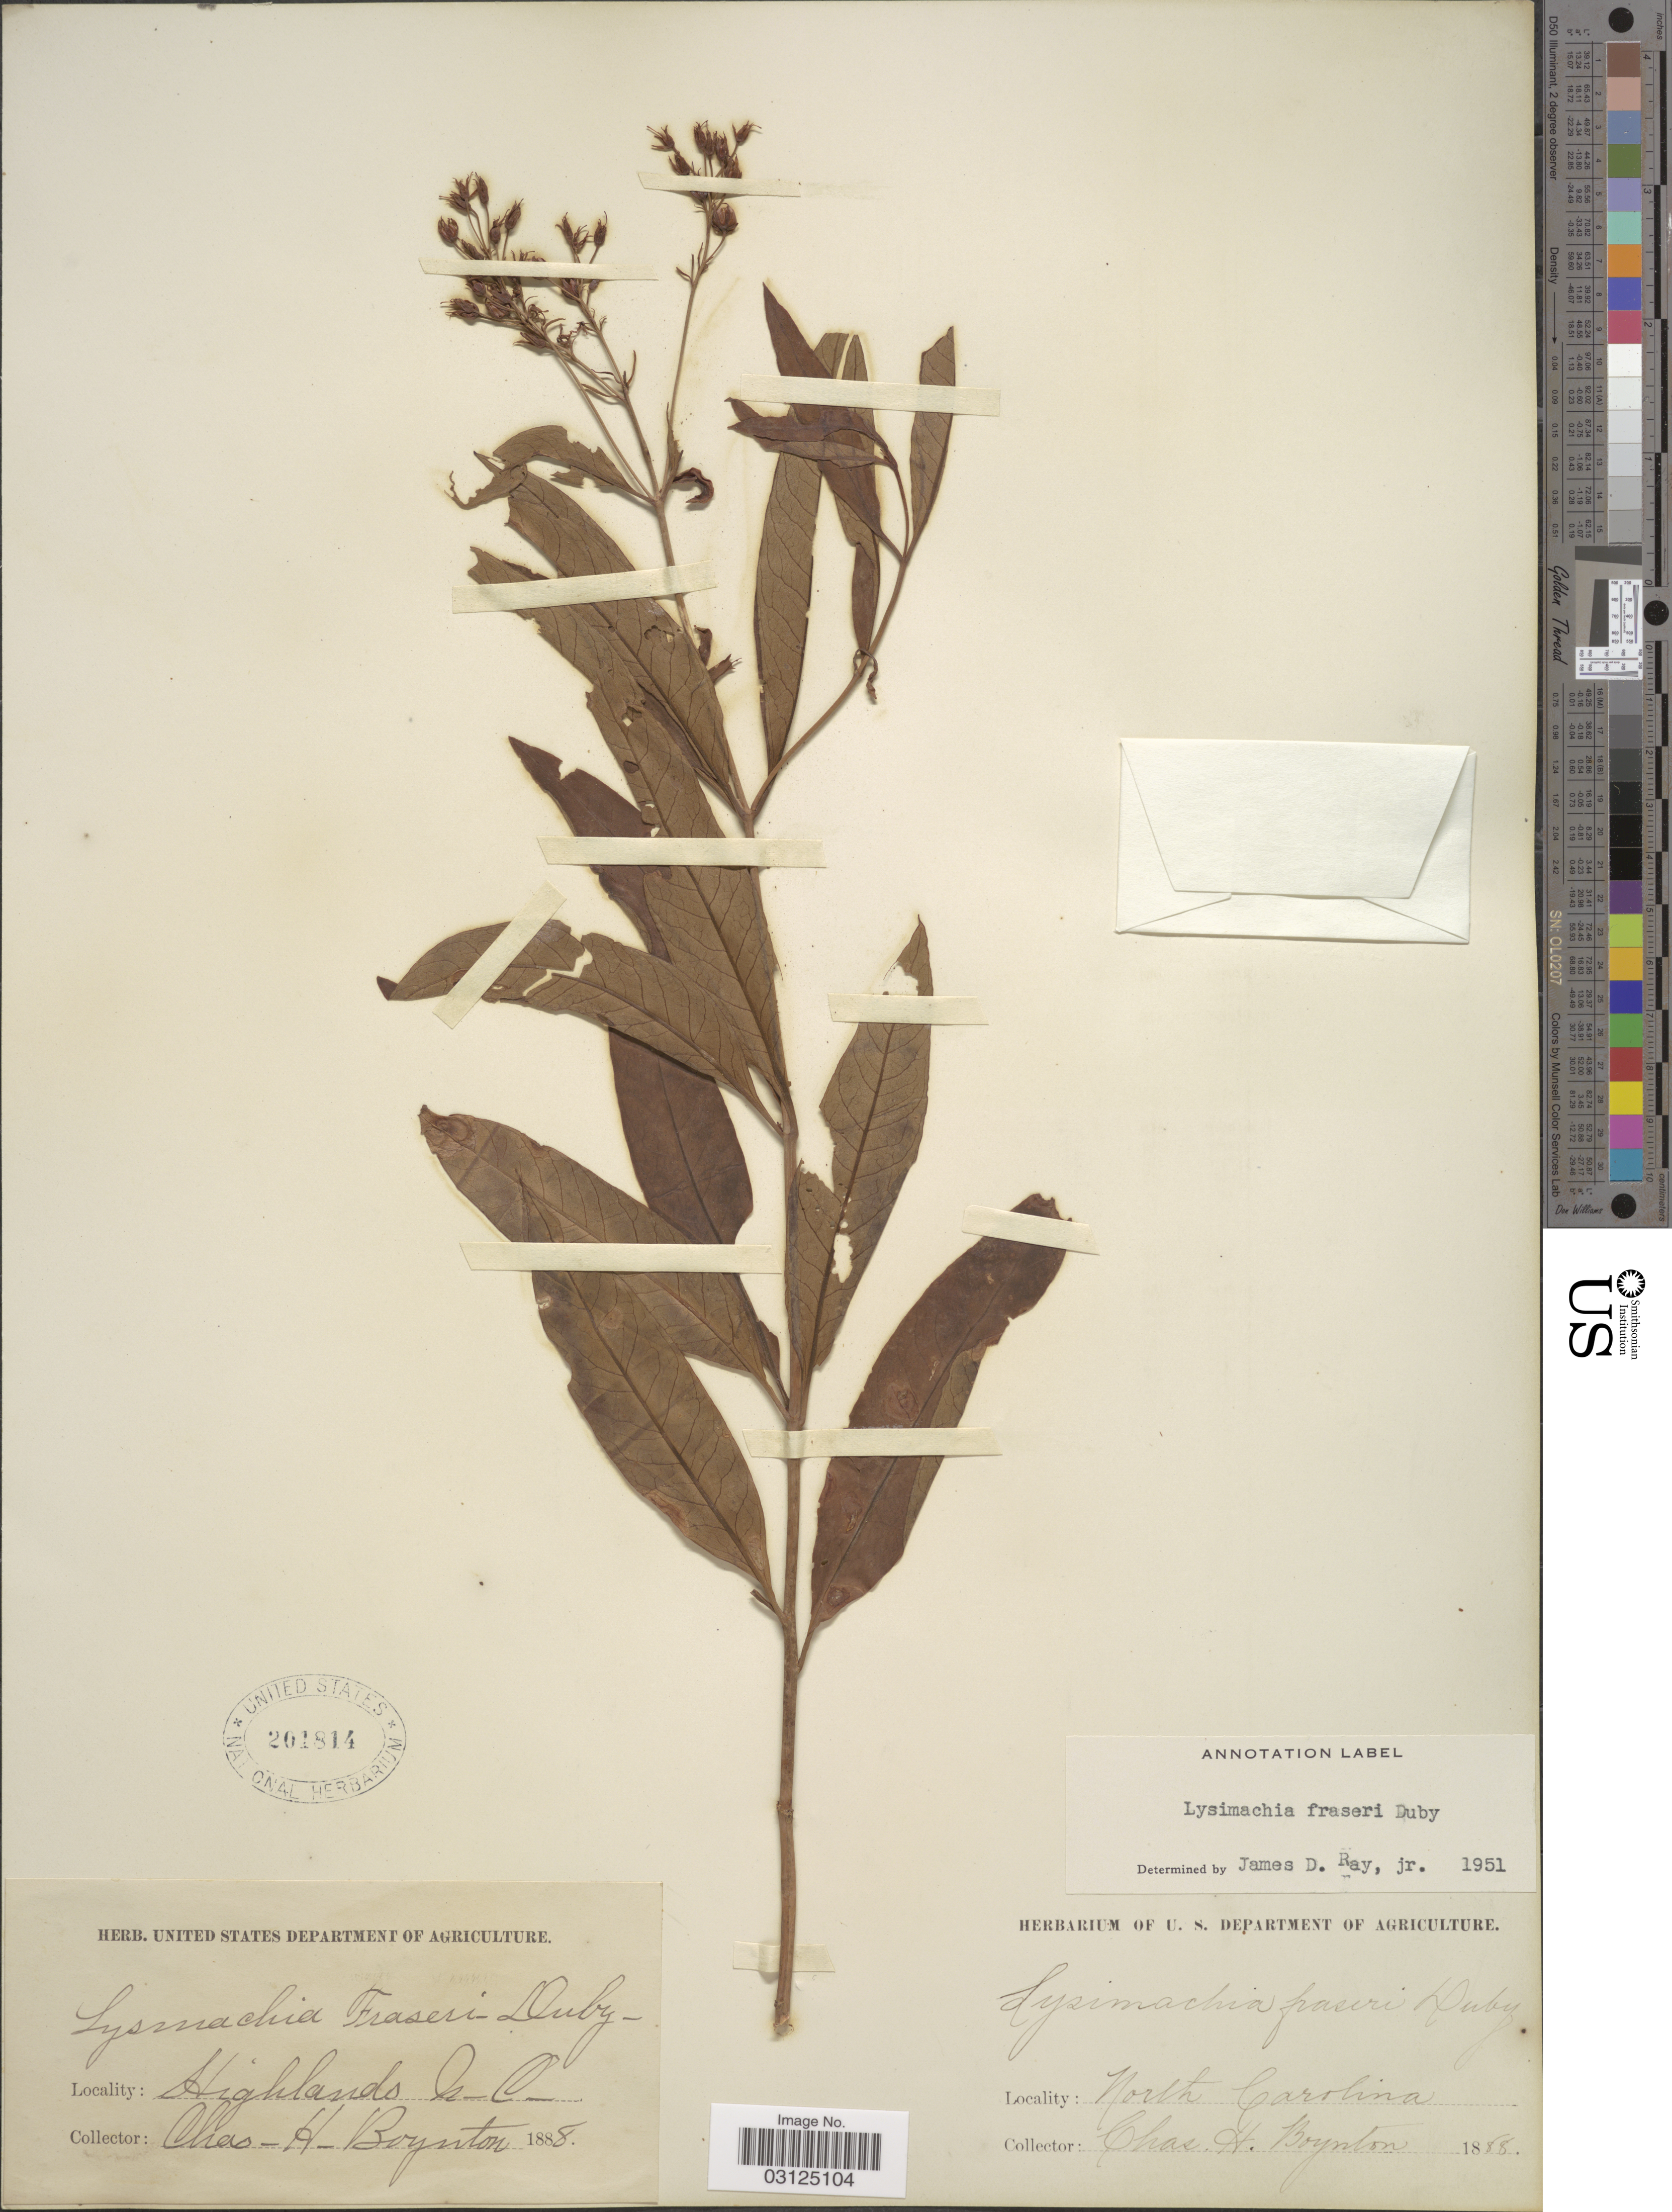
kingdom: Plantae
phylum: Tracheophyta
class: Magnoliopsida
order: Ericales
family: Primulaceae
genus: Lysimachia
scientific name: Lysimachia fraseri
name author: Duby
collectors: C. Boynton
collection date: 1888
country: United States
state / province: North Carolina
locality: Highlands.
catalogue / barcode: US 201814